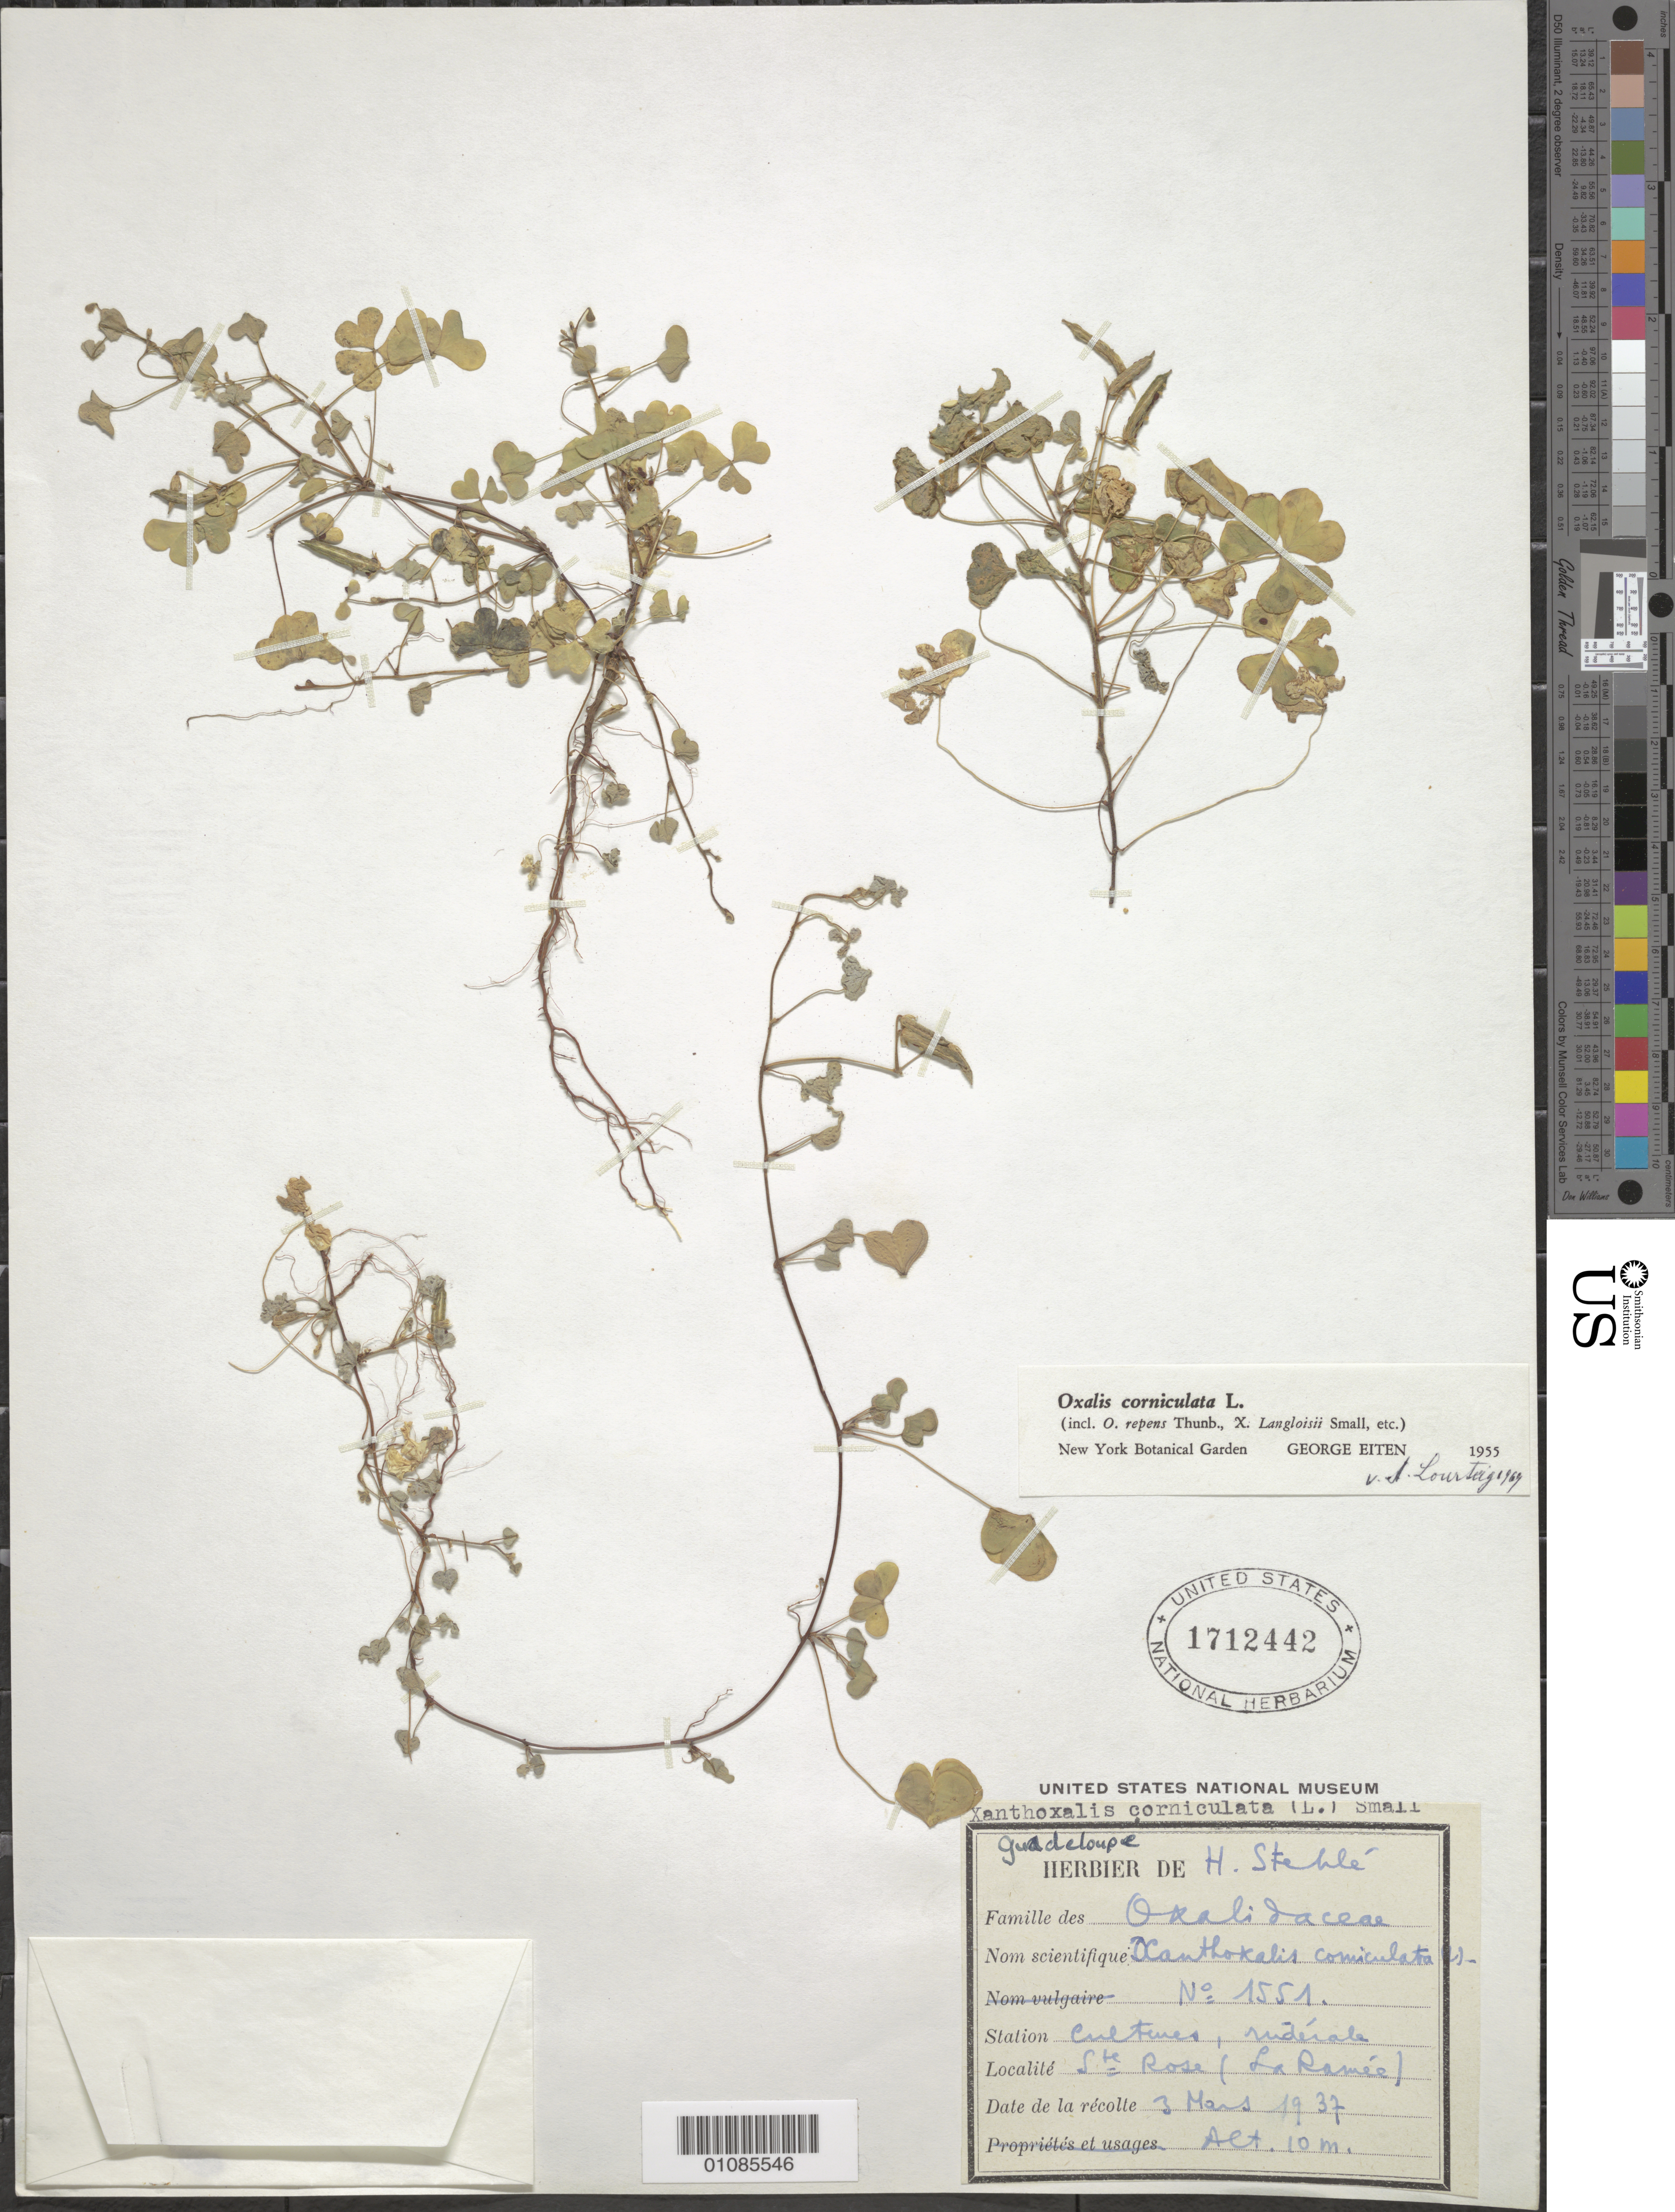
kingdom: Plantae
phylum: Tracheophyta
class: Magnoliopsida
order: Oxalidales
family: Oxalidaceae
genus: Oxalis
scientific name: Oxalis corniculata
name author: L.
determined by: Lourteig, A.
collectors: H. Stehlé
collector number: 1551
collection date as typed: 03 Mar 1937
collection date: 1937-03-03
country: Guadeloupe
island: Basse Terre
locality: Ste. Rose (Le Comte).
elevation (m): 10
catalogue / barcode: US 1712442